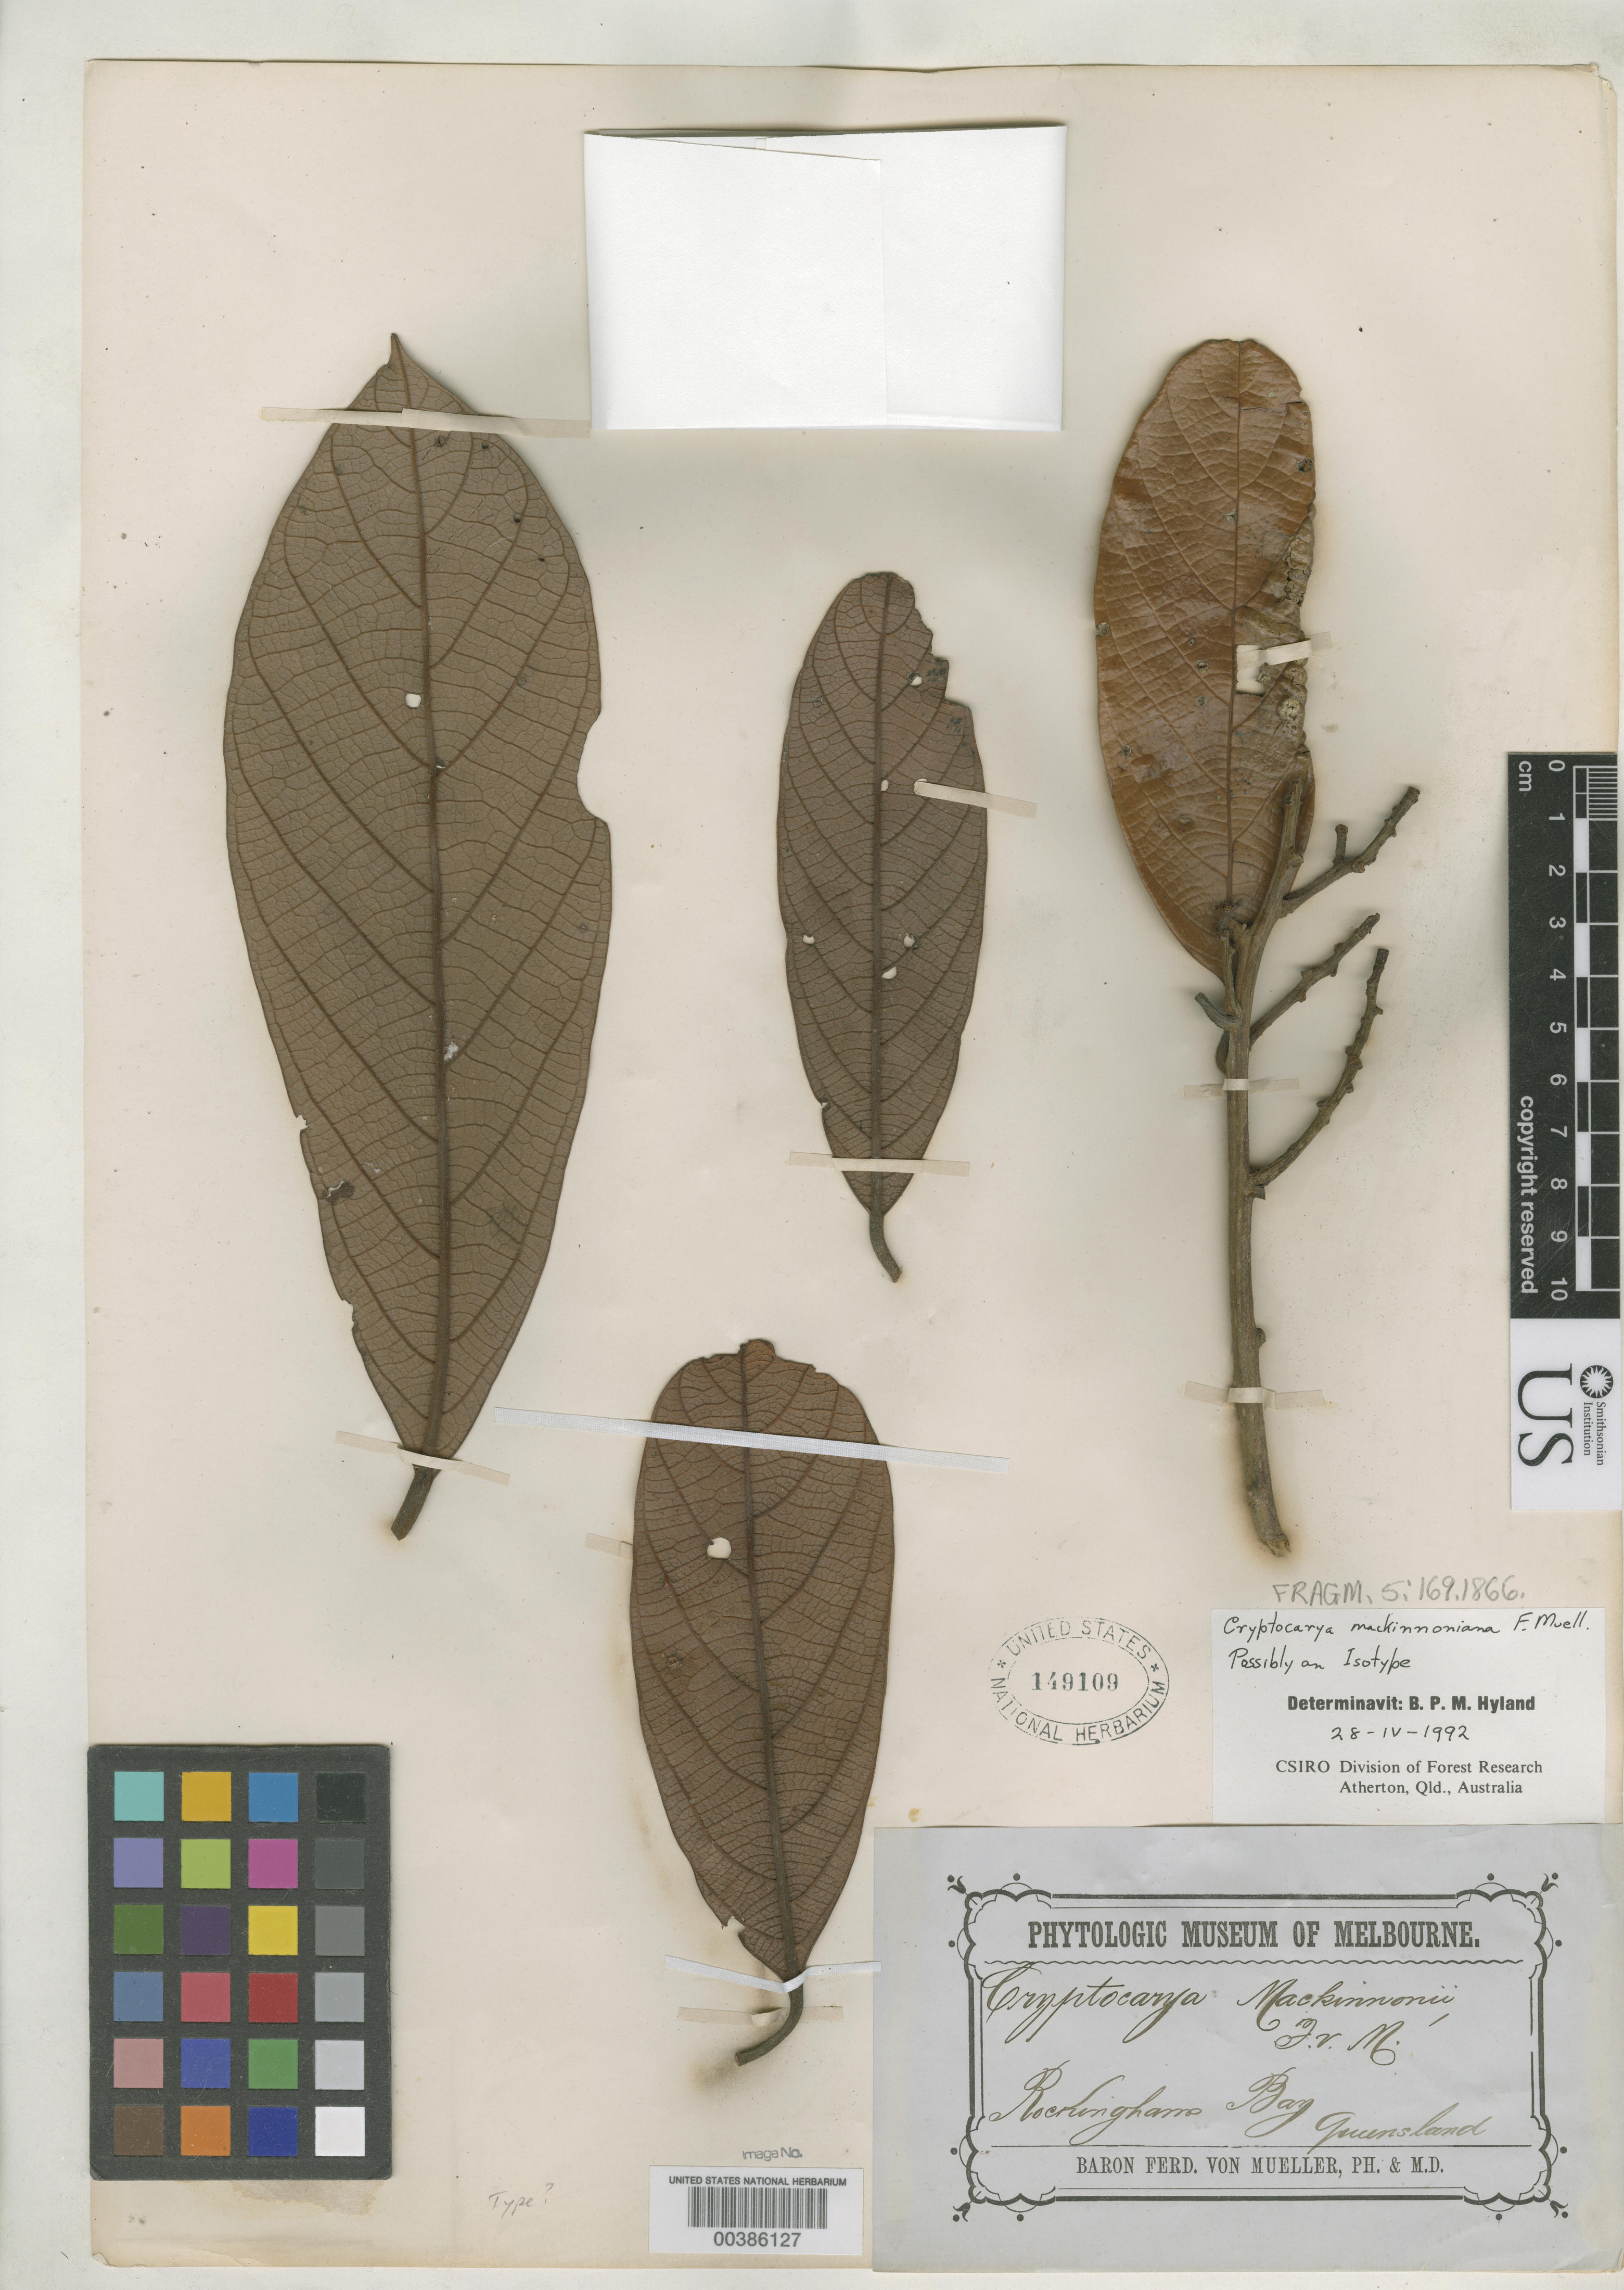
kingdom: Plantae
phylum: Tracheophyta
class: Magnoliopsida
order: Laurales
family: Lauraceae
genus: Cryptocarya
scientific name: Cryptocarya mackinnoniana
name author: F. Muell.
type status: Possible Isotype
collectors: F. Mueller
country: Australia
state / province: Queensland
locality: Rockingham Bay.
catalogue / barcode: US 149109